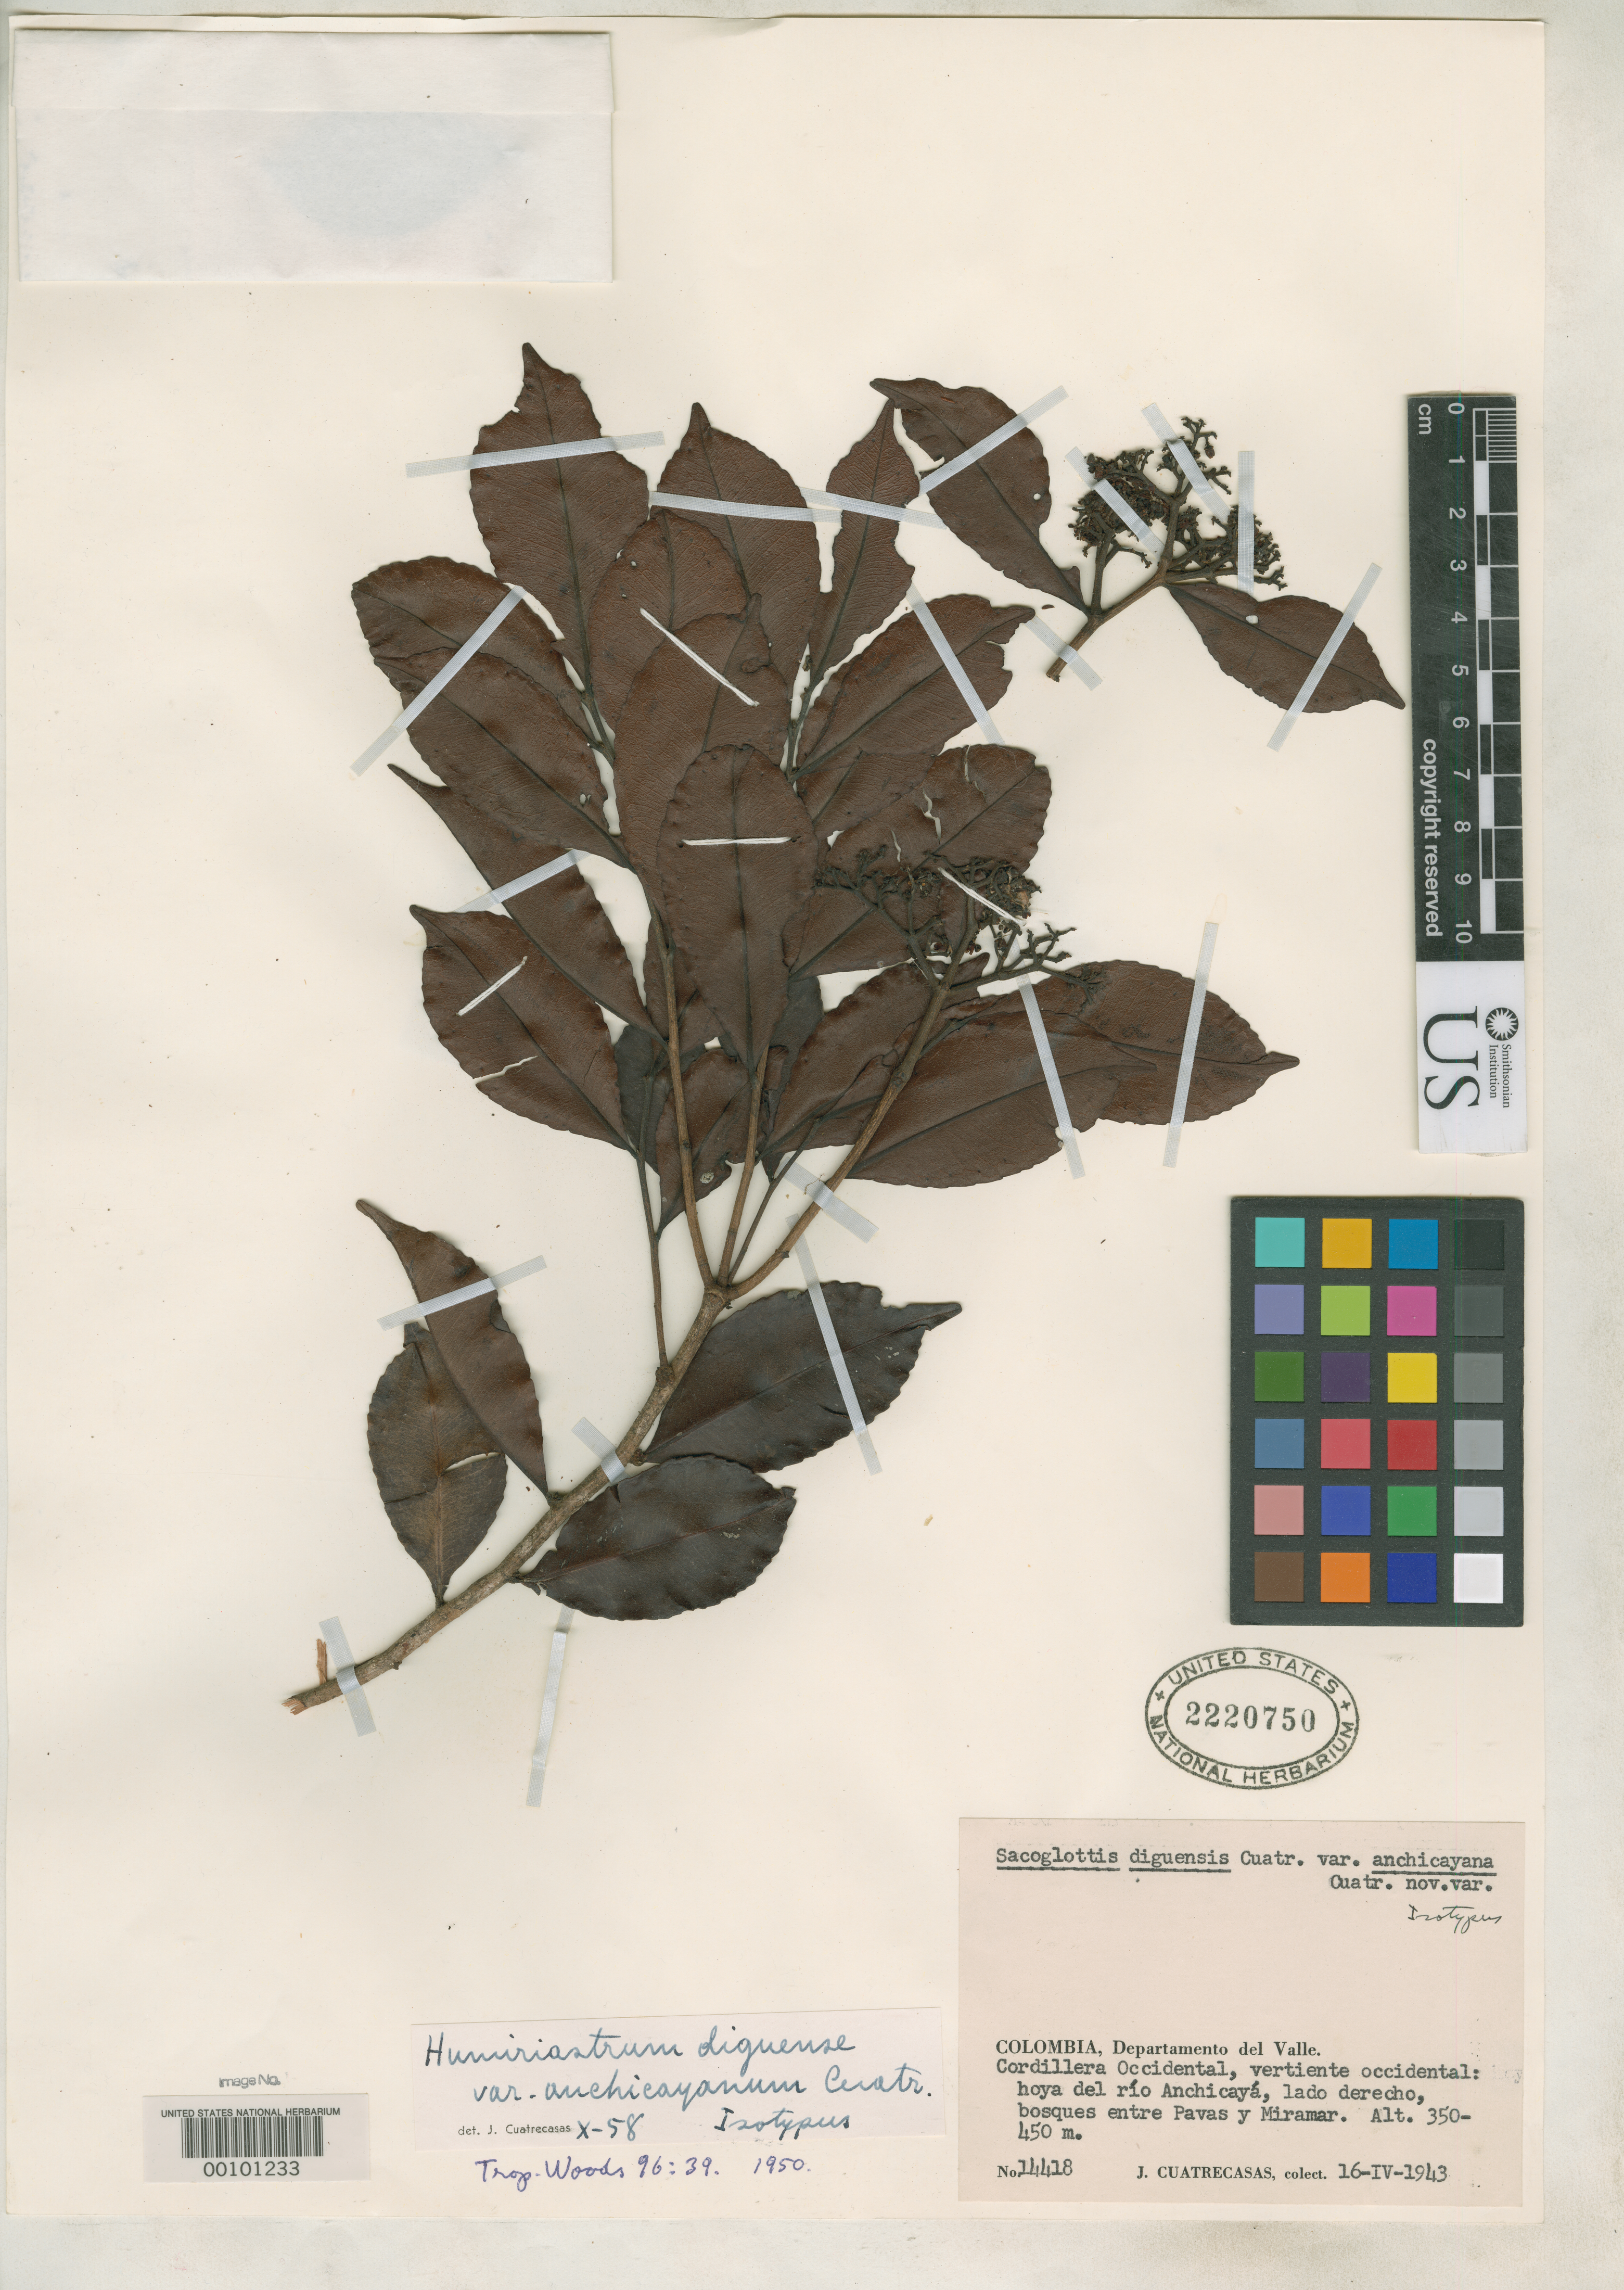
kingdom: Plantae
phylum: Tracheophyta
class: Magnoliopsida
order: Malpighiales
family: Humiriaceae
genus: Sacoglottis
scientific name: Sacoglottis diguensis var. anchicayana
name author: Cuatrec.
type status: Isotype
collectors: J. Cuatrecasas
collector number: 14418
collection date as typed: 16 Apr 1943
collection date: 1943-04-16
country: Colombia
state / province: Valle del Cauca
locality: Hoya del Rio Anchicaya.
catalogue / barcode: US 2220750